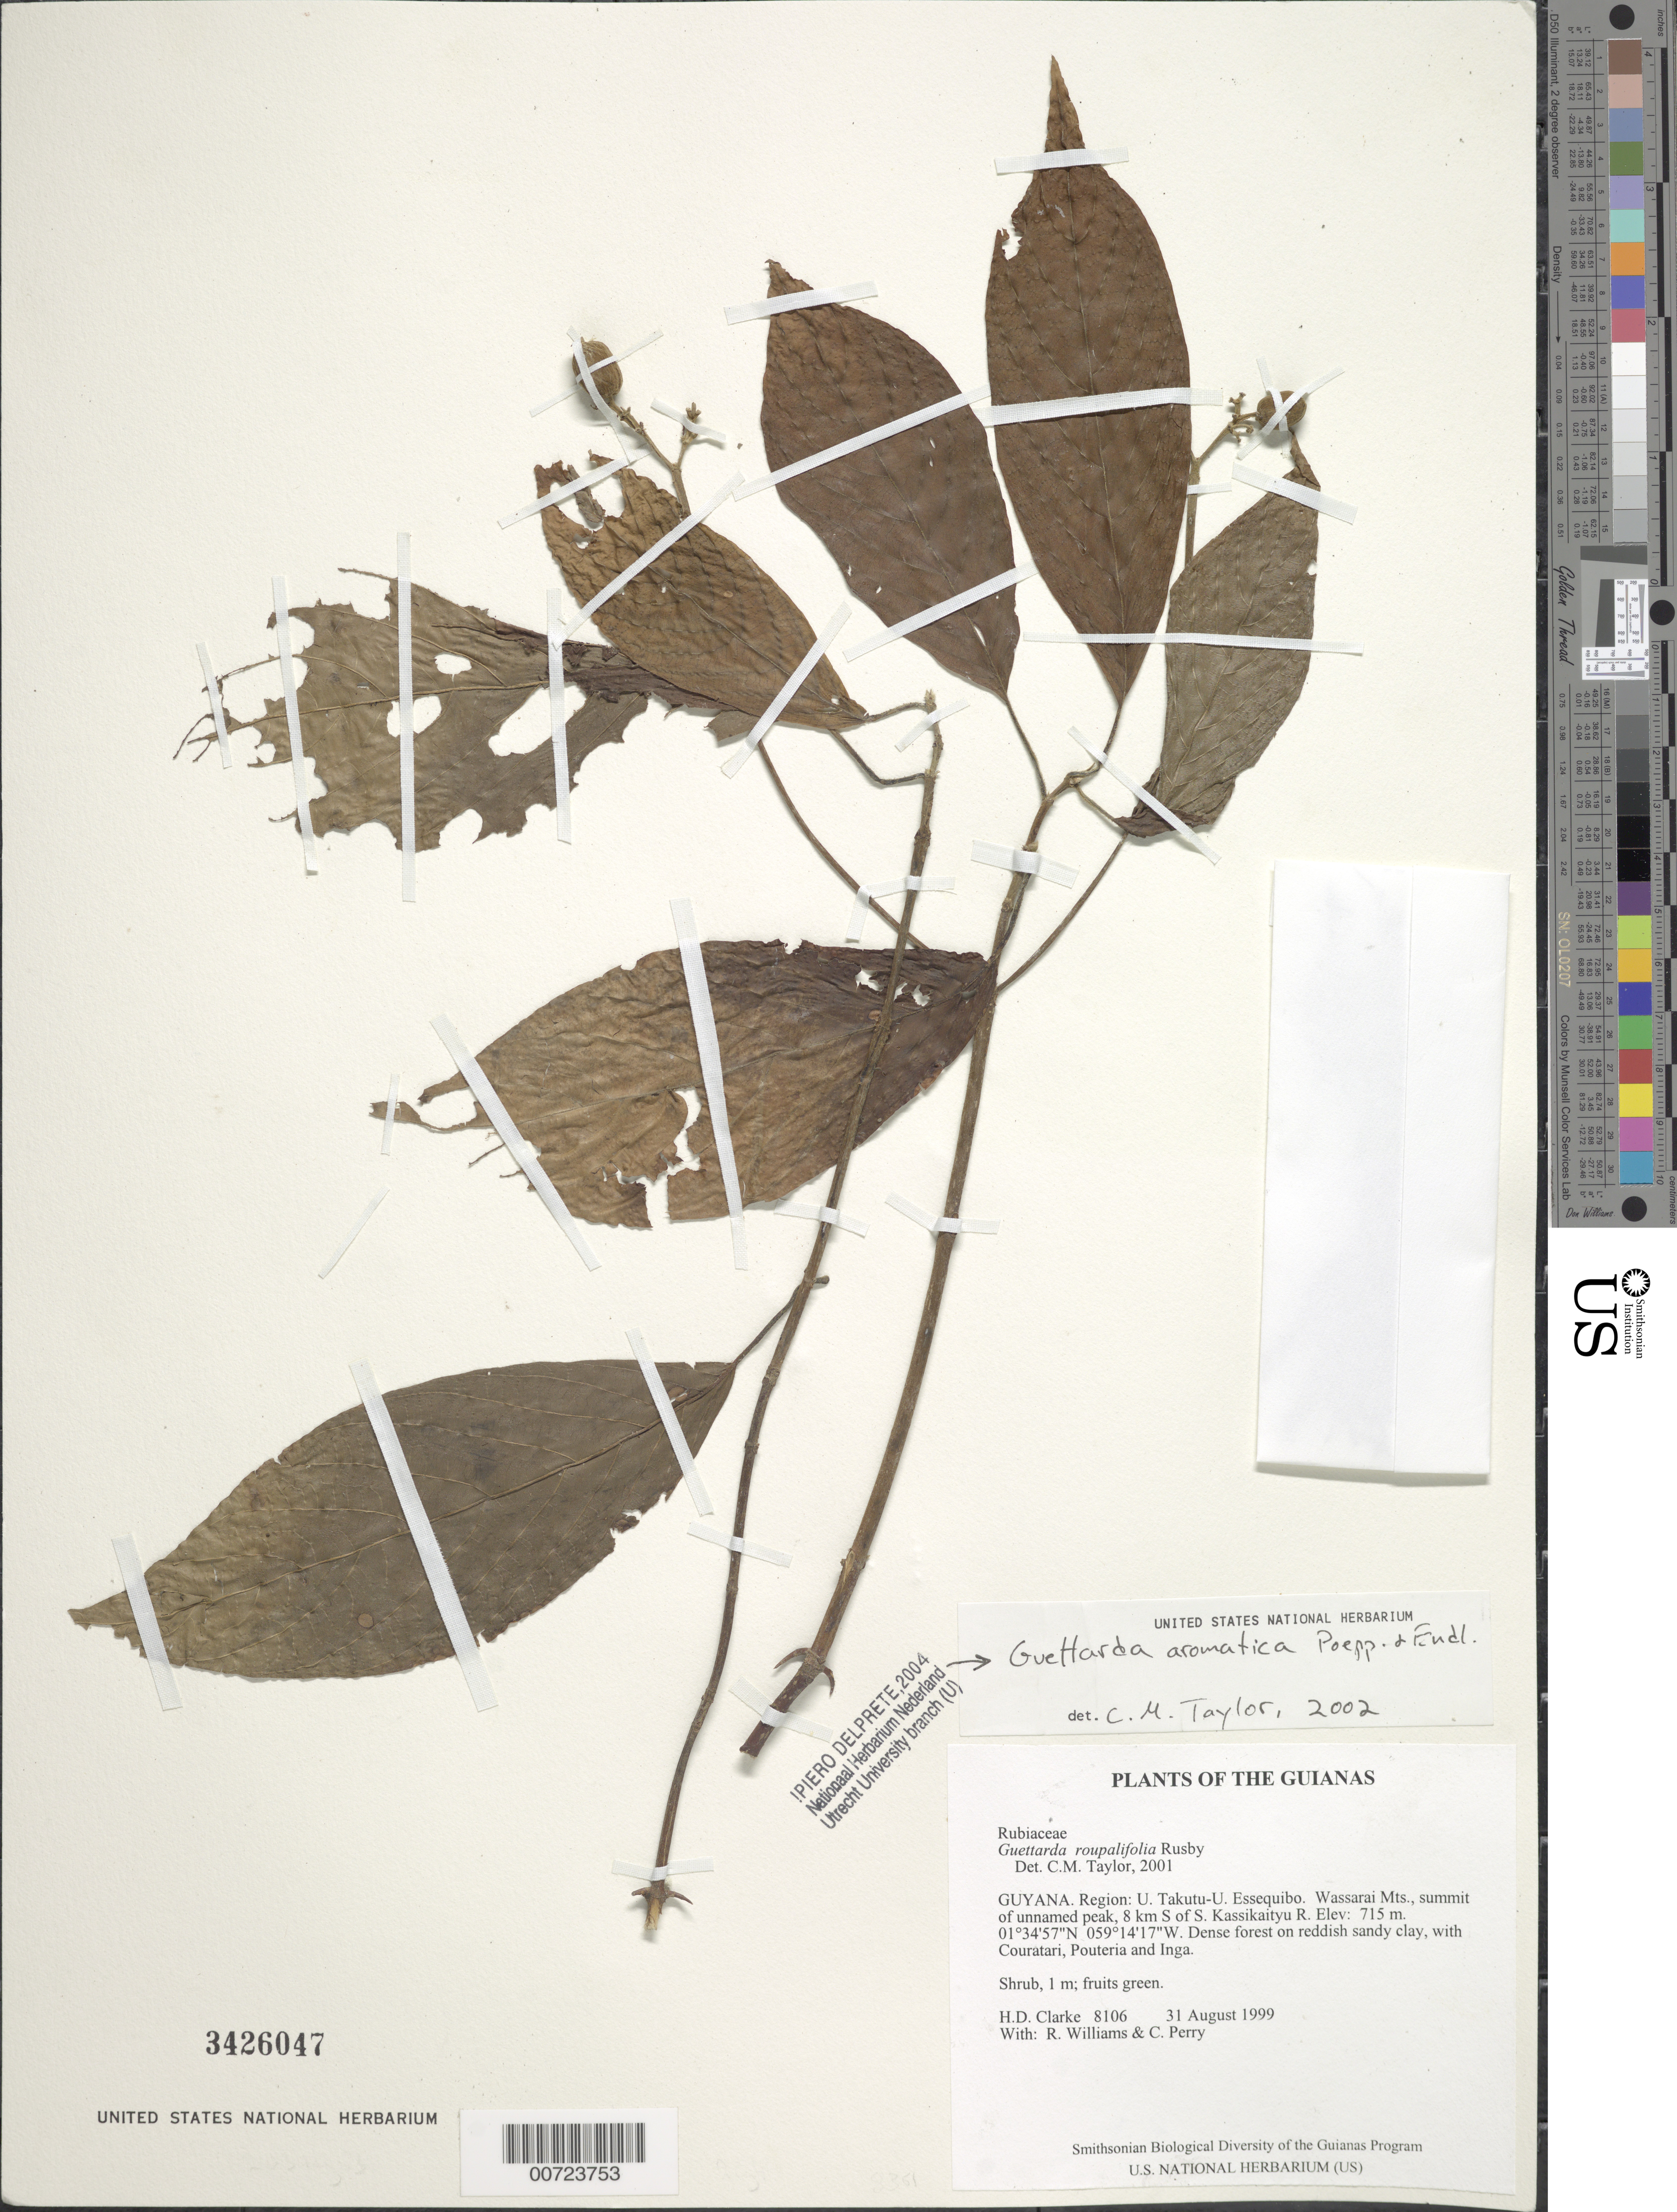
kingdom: Plantae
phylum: Tracheophyta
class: Magnoliopsida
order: Gentianales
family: Rubiaceae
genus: Guettarda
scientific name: Guettarda aromatica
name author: Poepp. & Endl.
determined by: Delprete, P. G., Herb. de Guyane Cay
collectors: H. D. Clarke, R. Williams & C. Perry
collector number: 8106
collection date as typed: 31 August 1999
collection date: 1999-08-31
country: Guyana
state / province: U. Takutu-U. Essequibo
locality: Wassarai Mts., summit of unnamed peak, 8 km S of S. Kassikaityu R.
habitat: Dense forest on reddish sandy clay, with Couratari, Pouteria and Inga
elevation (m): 715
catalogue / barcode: US 3426047